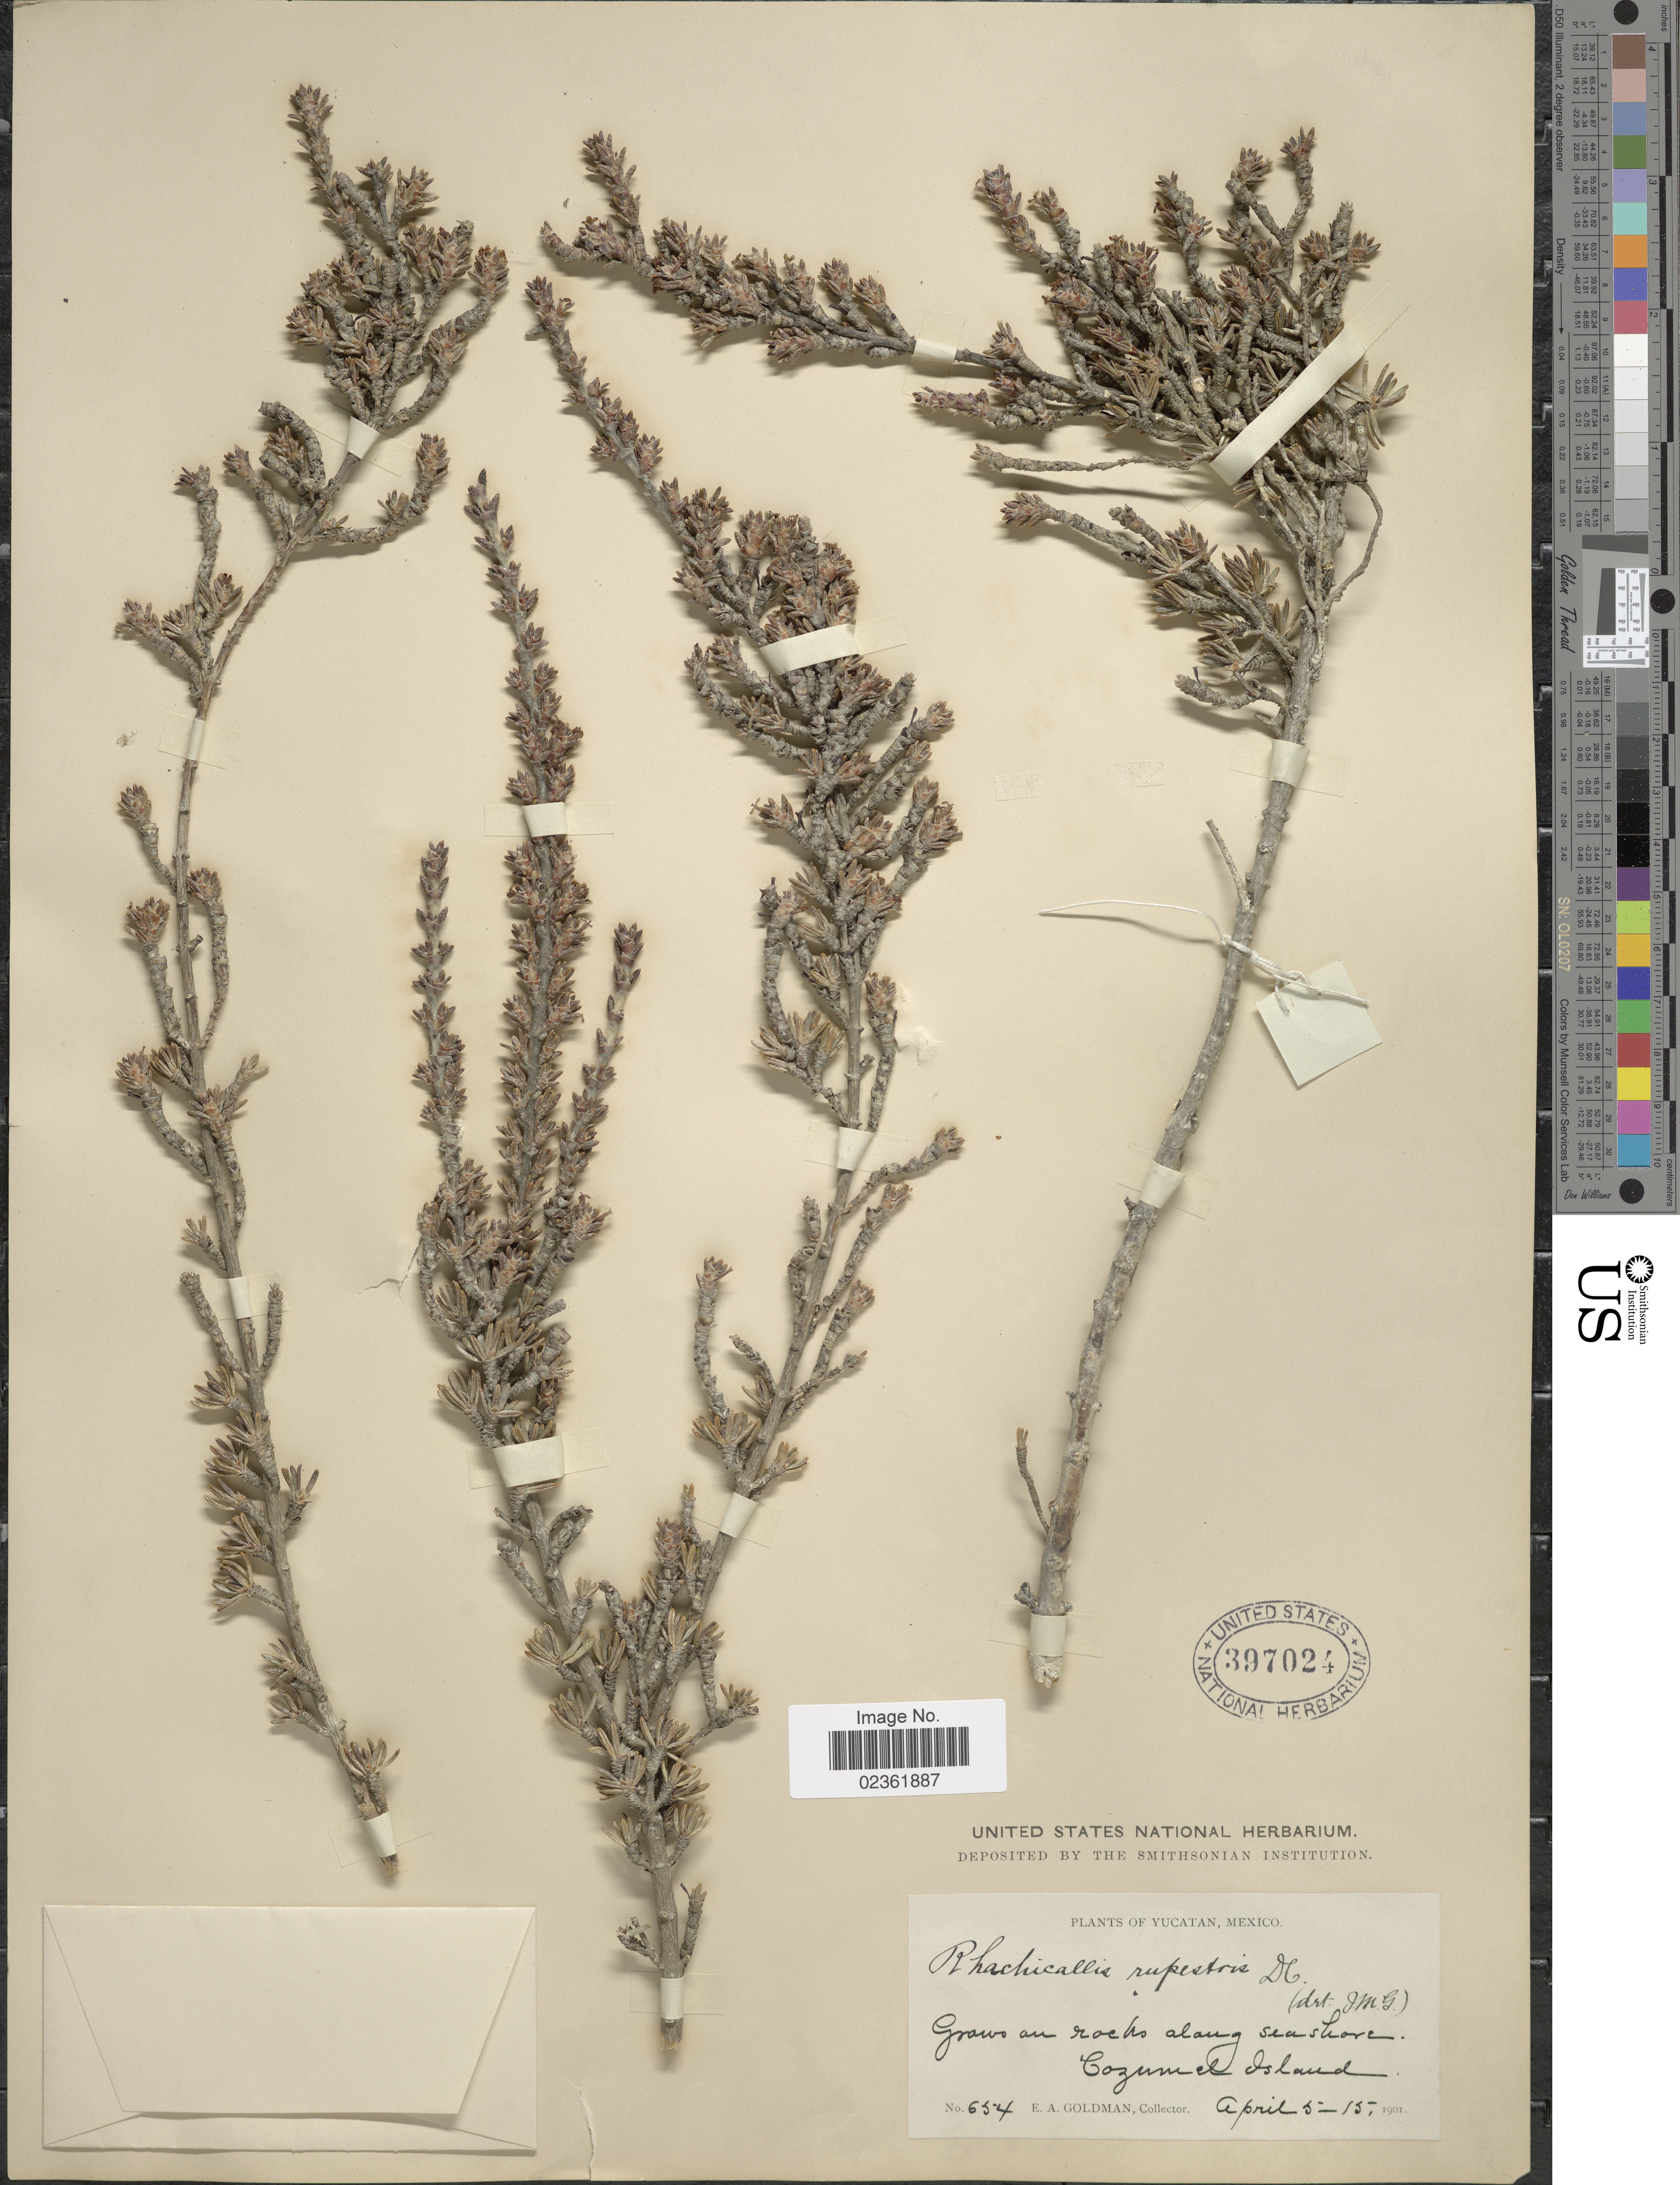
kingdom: Plantae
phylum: Tracheophyta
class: Magnoliopsida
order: Gentianales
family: Rubiaceae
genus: Rachicallis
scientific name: Rachicallis sp.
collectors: E. A. Goldman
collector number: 654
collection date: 1901-04-05/1901-04-15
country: Mexico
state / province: Yucatán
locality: On rocks among seashore, Cozumel Island.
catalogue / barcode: US 397024